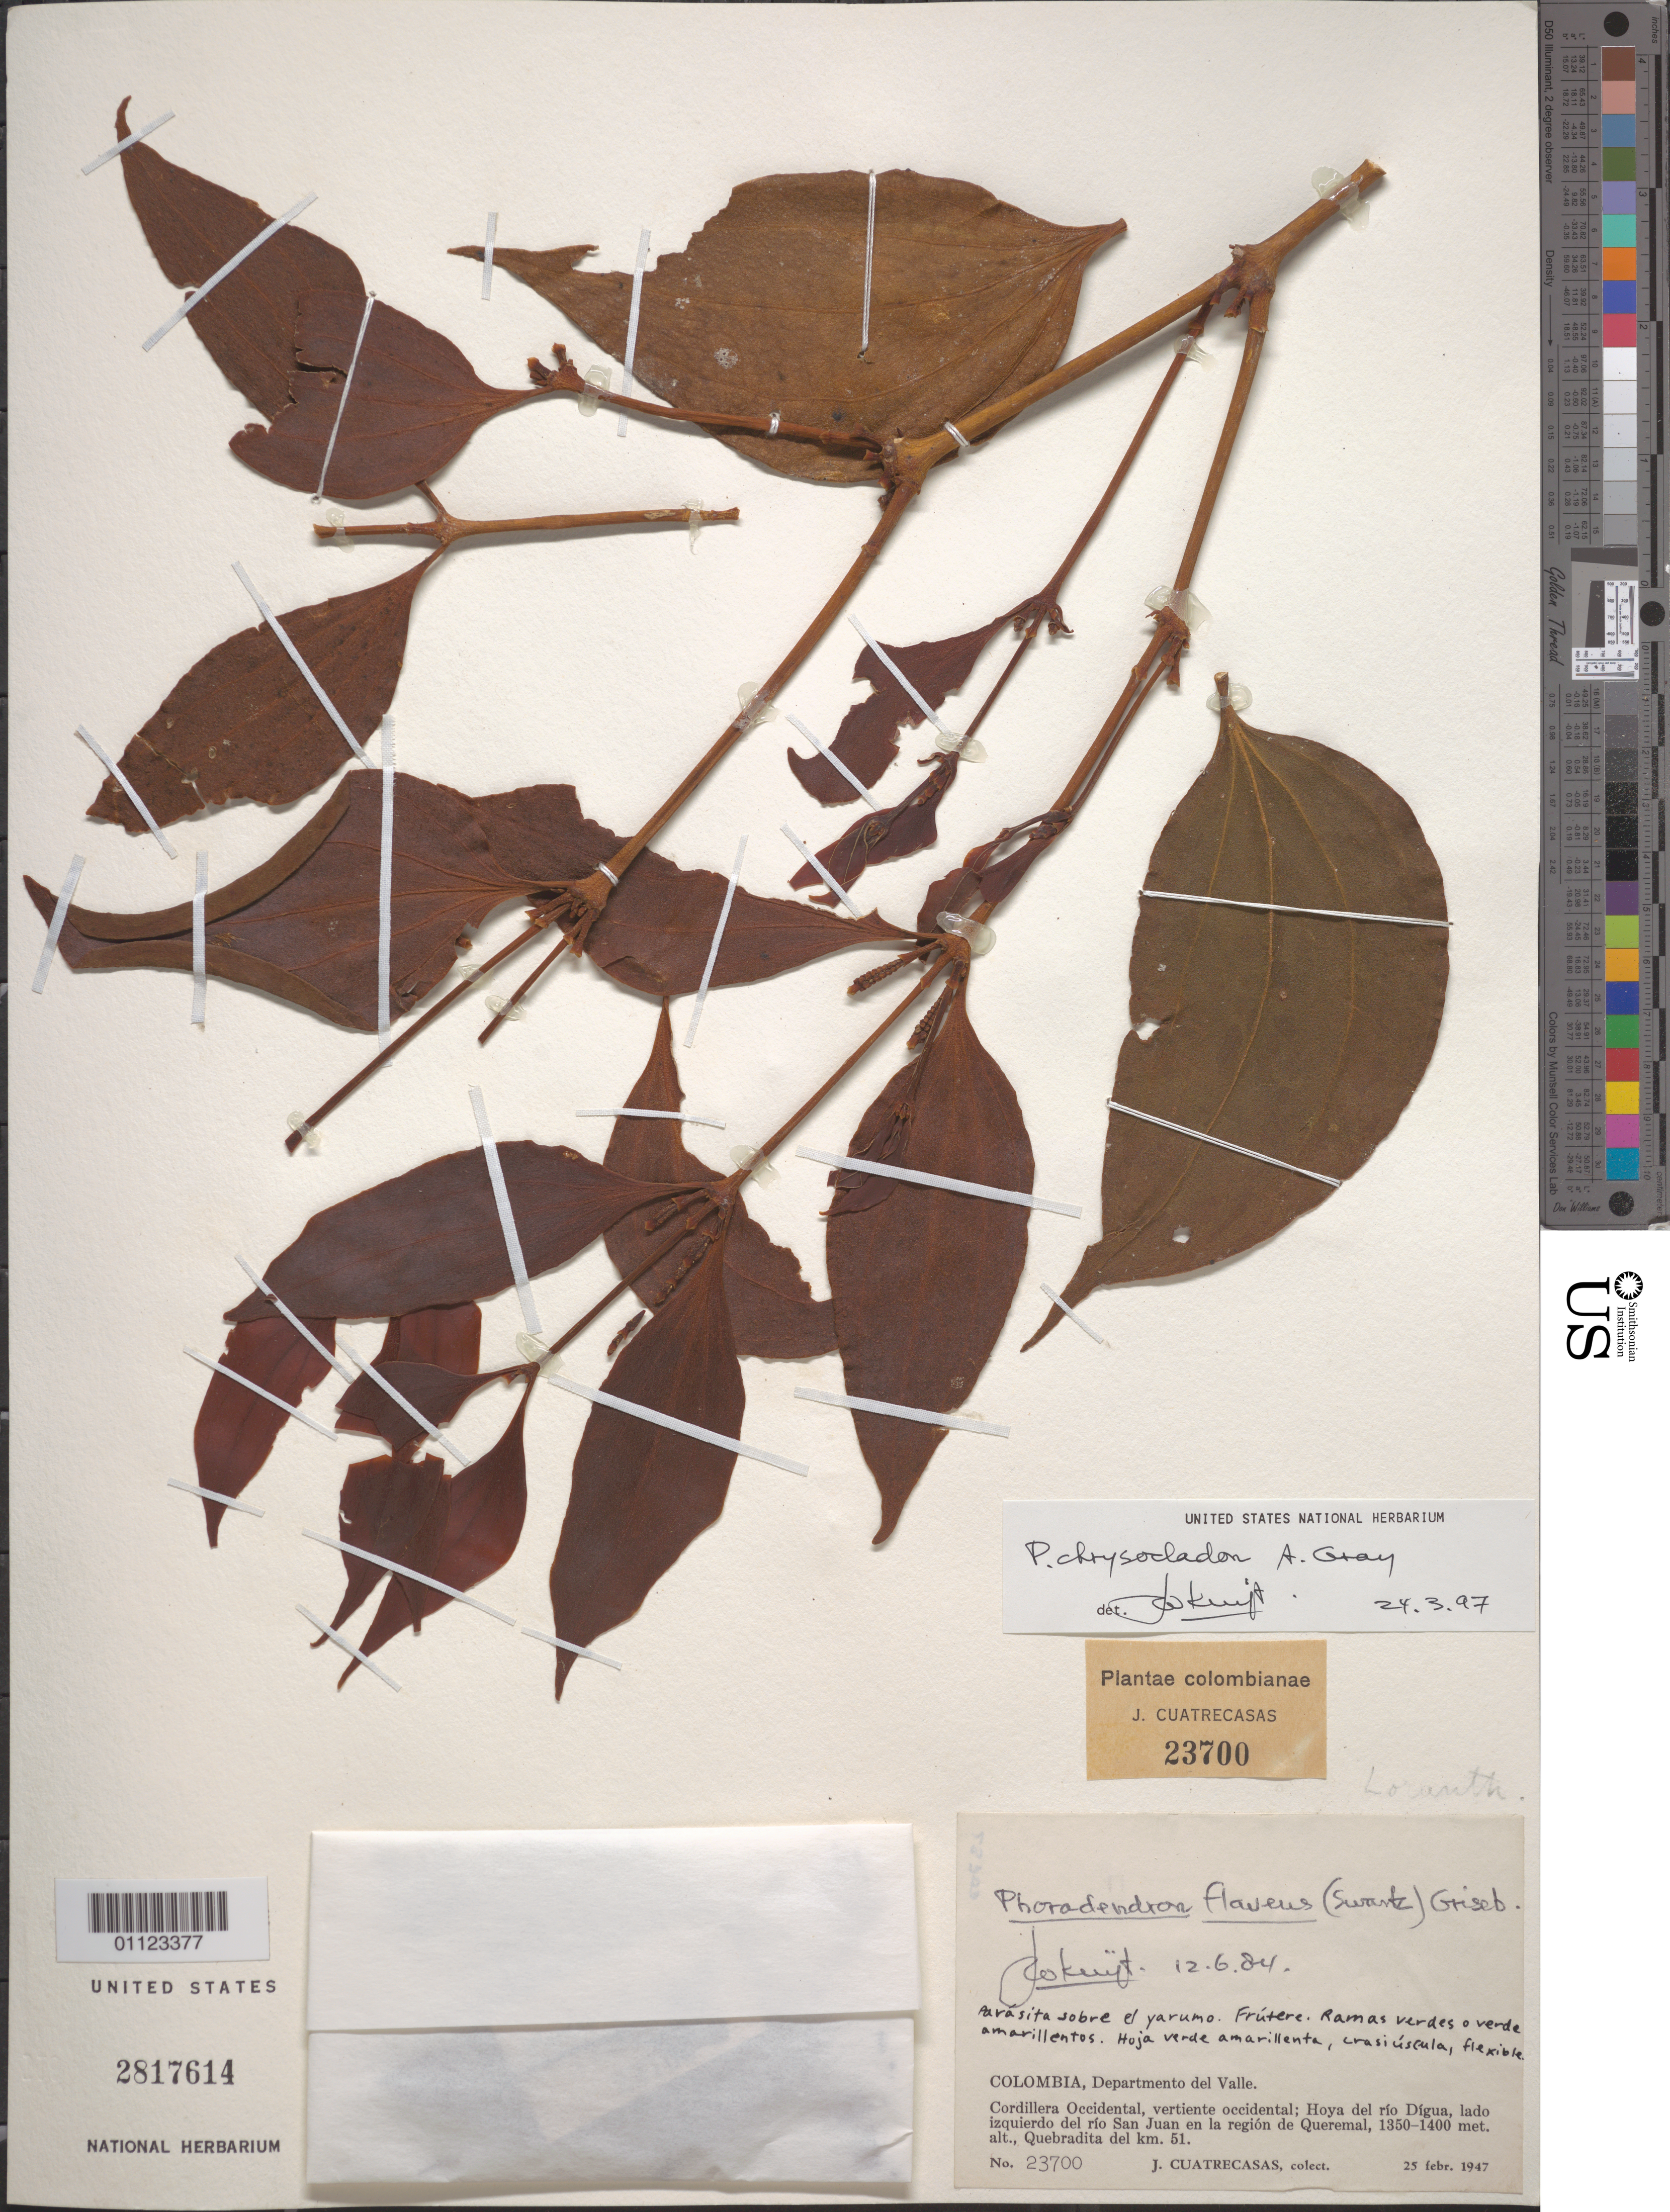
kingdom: Plantae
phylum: Tracheophyta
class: Magnoliopsida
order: Santalales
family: Viscaceae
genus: Phoradendron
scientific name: Phoradendron chrysocladon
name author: A. Gray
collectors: J. Cuatrecasas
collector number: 23700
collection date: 1947-02-25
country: Colombia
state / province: Valle del Cauca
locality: Cordillera Occidental, Vertiente Occidental, Hoya del Rio Digua, Lado Izquierdo del Rio San Juan en La region de Queremal; quebradita del km 51.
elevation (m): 1350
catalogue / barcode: US 2817614